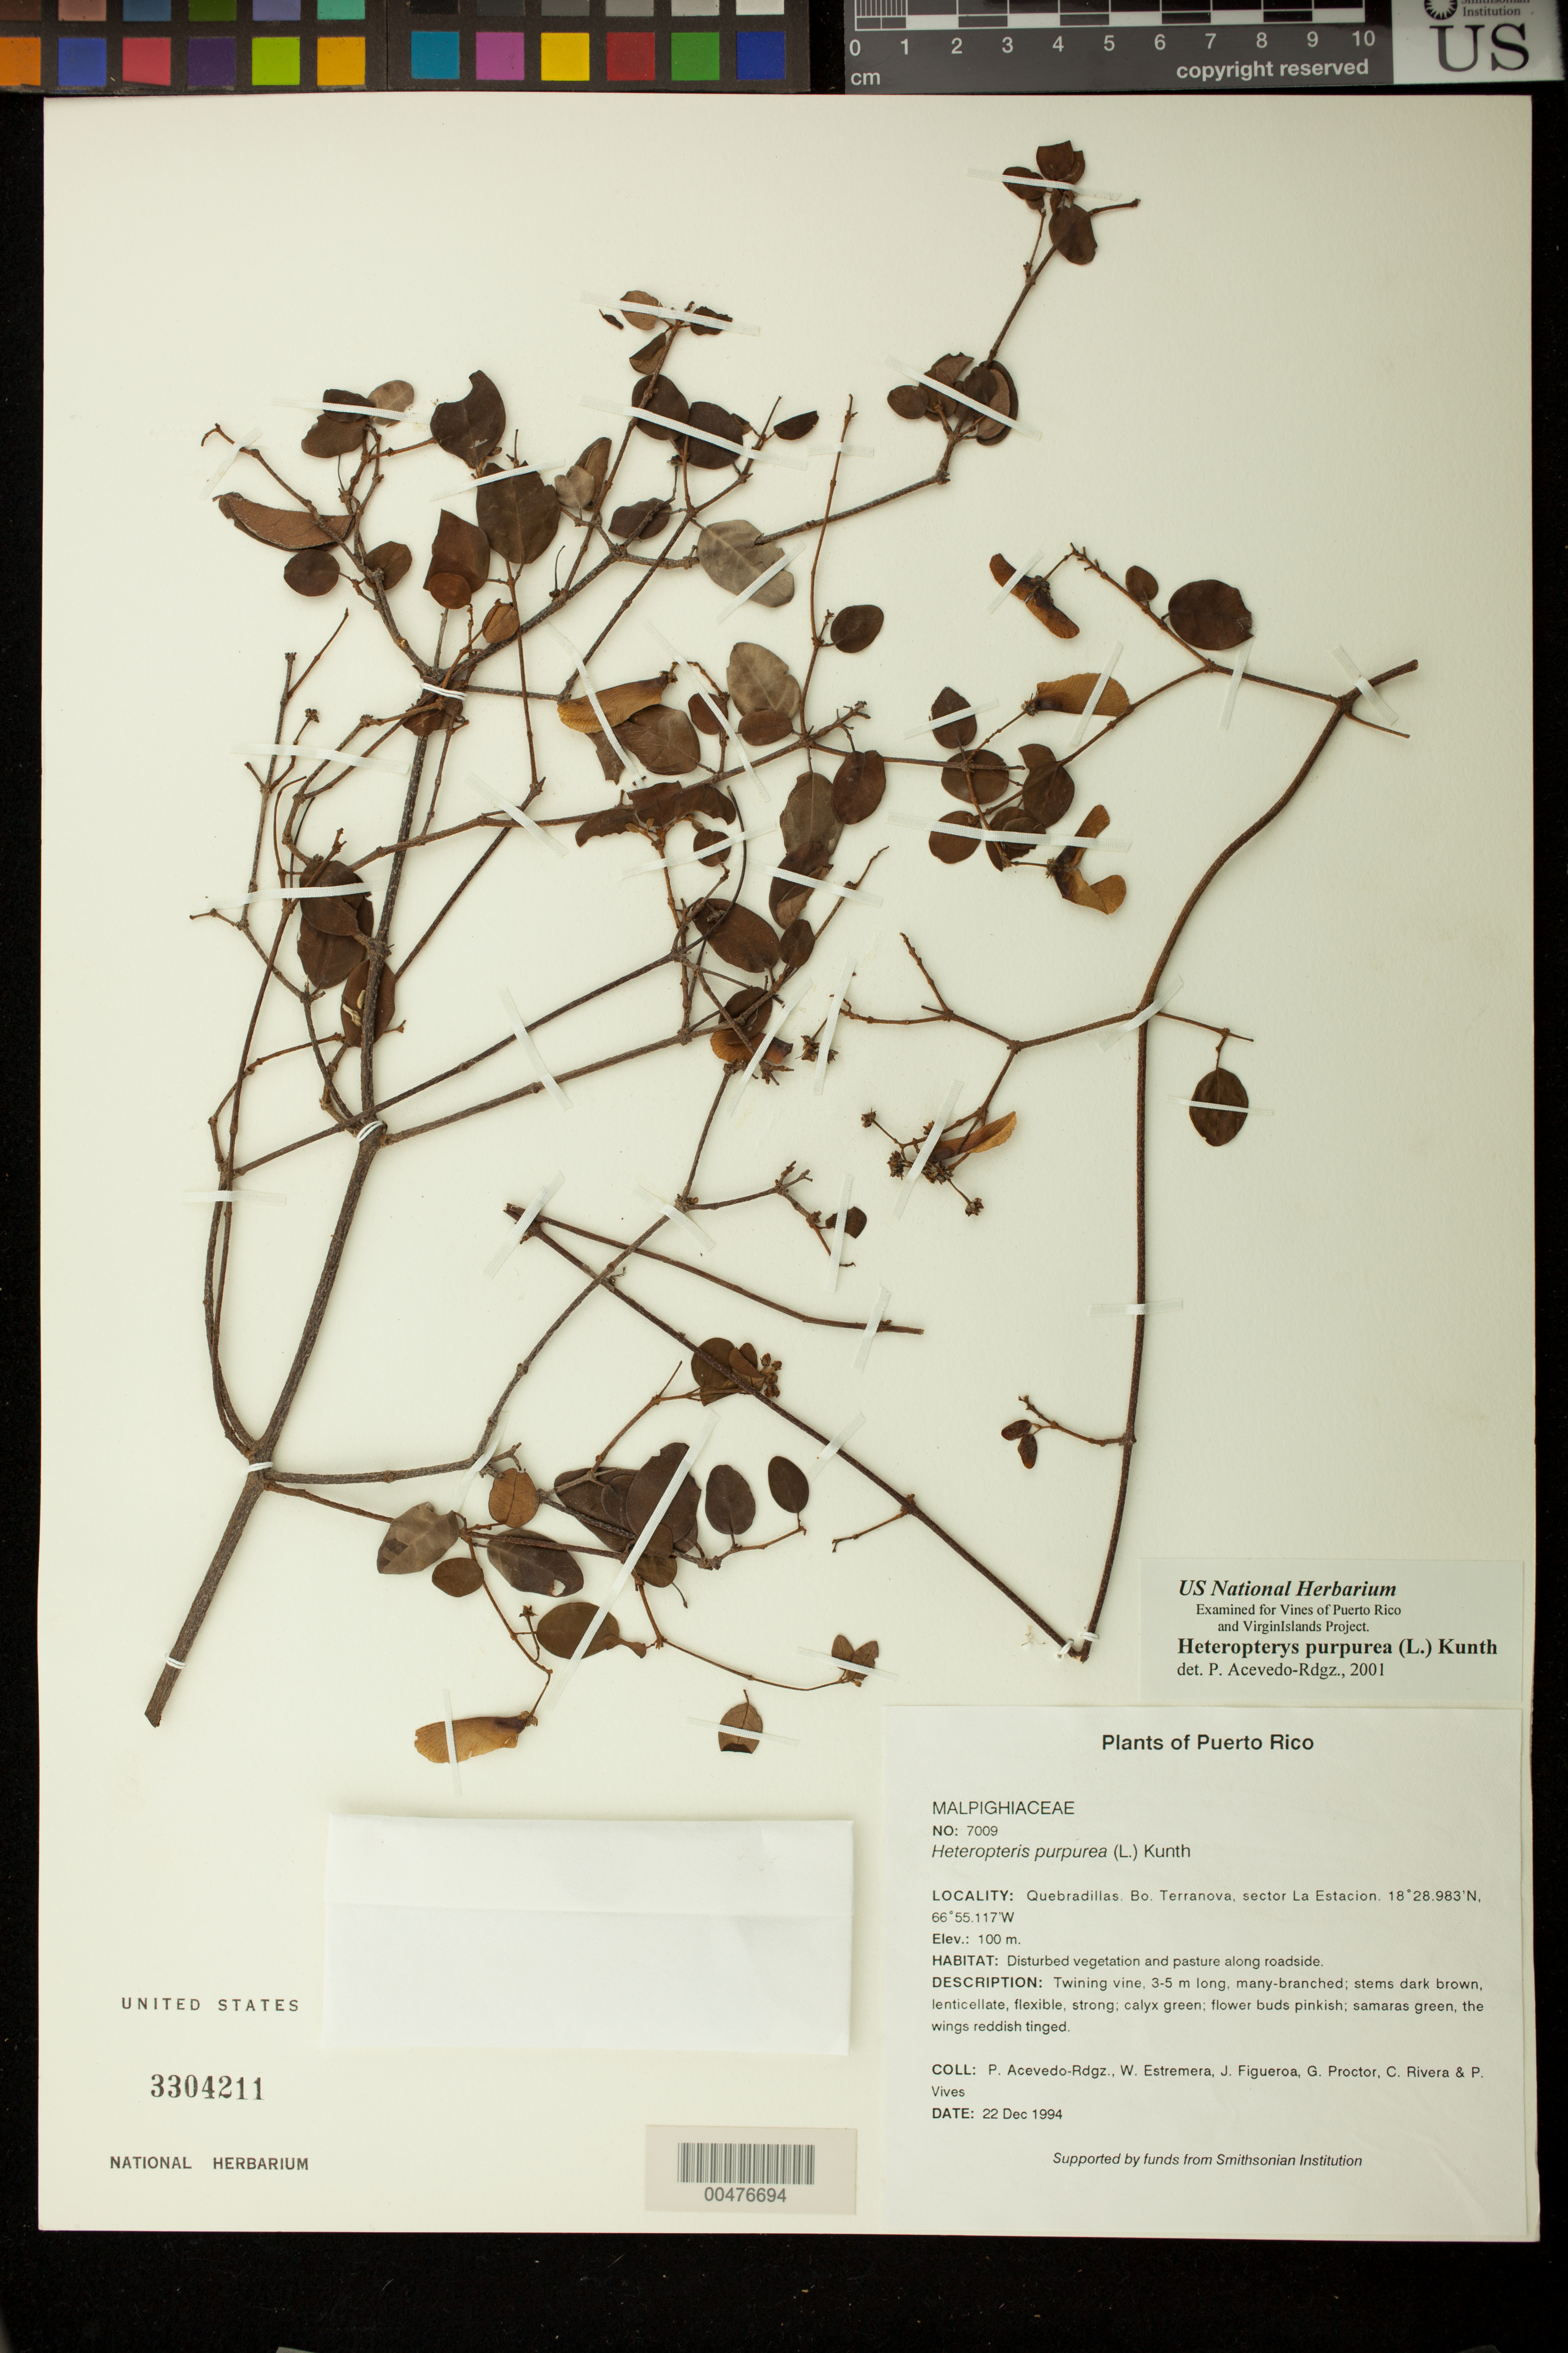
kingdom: Plantae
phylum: Tracheophyta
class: Magnoliopsida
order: Malpighiales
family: Malpighiaceae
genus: Heteropterys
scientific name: Heteropterys purpurea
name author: (L.) Kunth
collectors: P. Acevedo-Rodr., W. Estremera, J. Figueroa, G. R. Proctor, C. Rivera & P. Vives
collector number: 7009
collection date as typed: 22 Dec 1994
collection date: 1994-12-22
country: Puerto Rico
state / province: Quebradillas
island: Puerto Rico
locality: Quebradillas. Bo. Terranova, sector La Estación.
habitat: Disturbed vegetation and pasture along roadside.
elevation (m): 100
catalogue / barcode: US 3304211